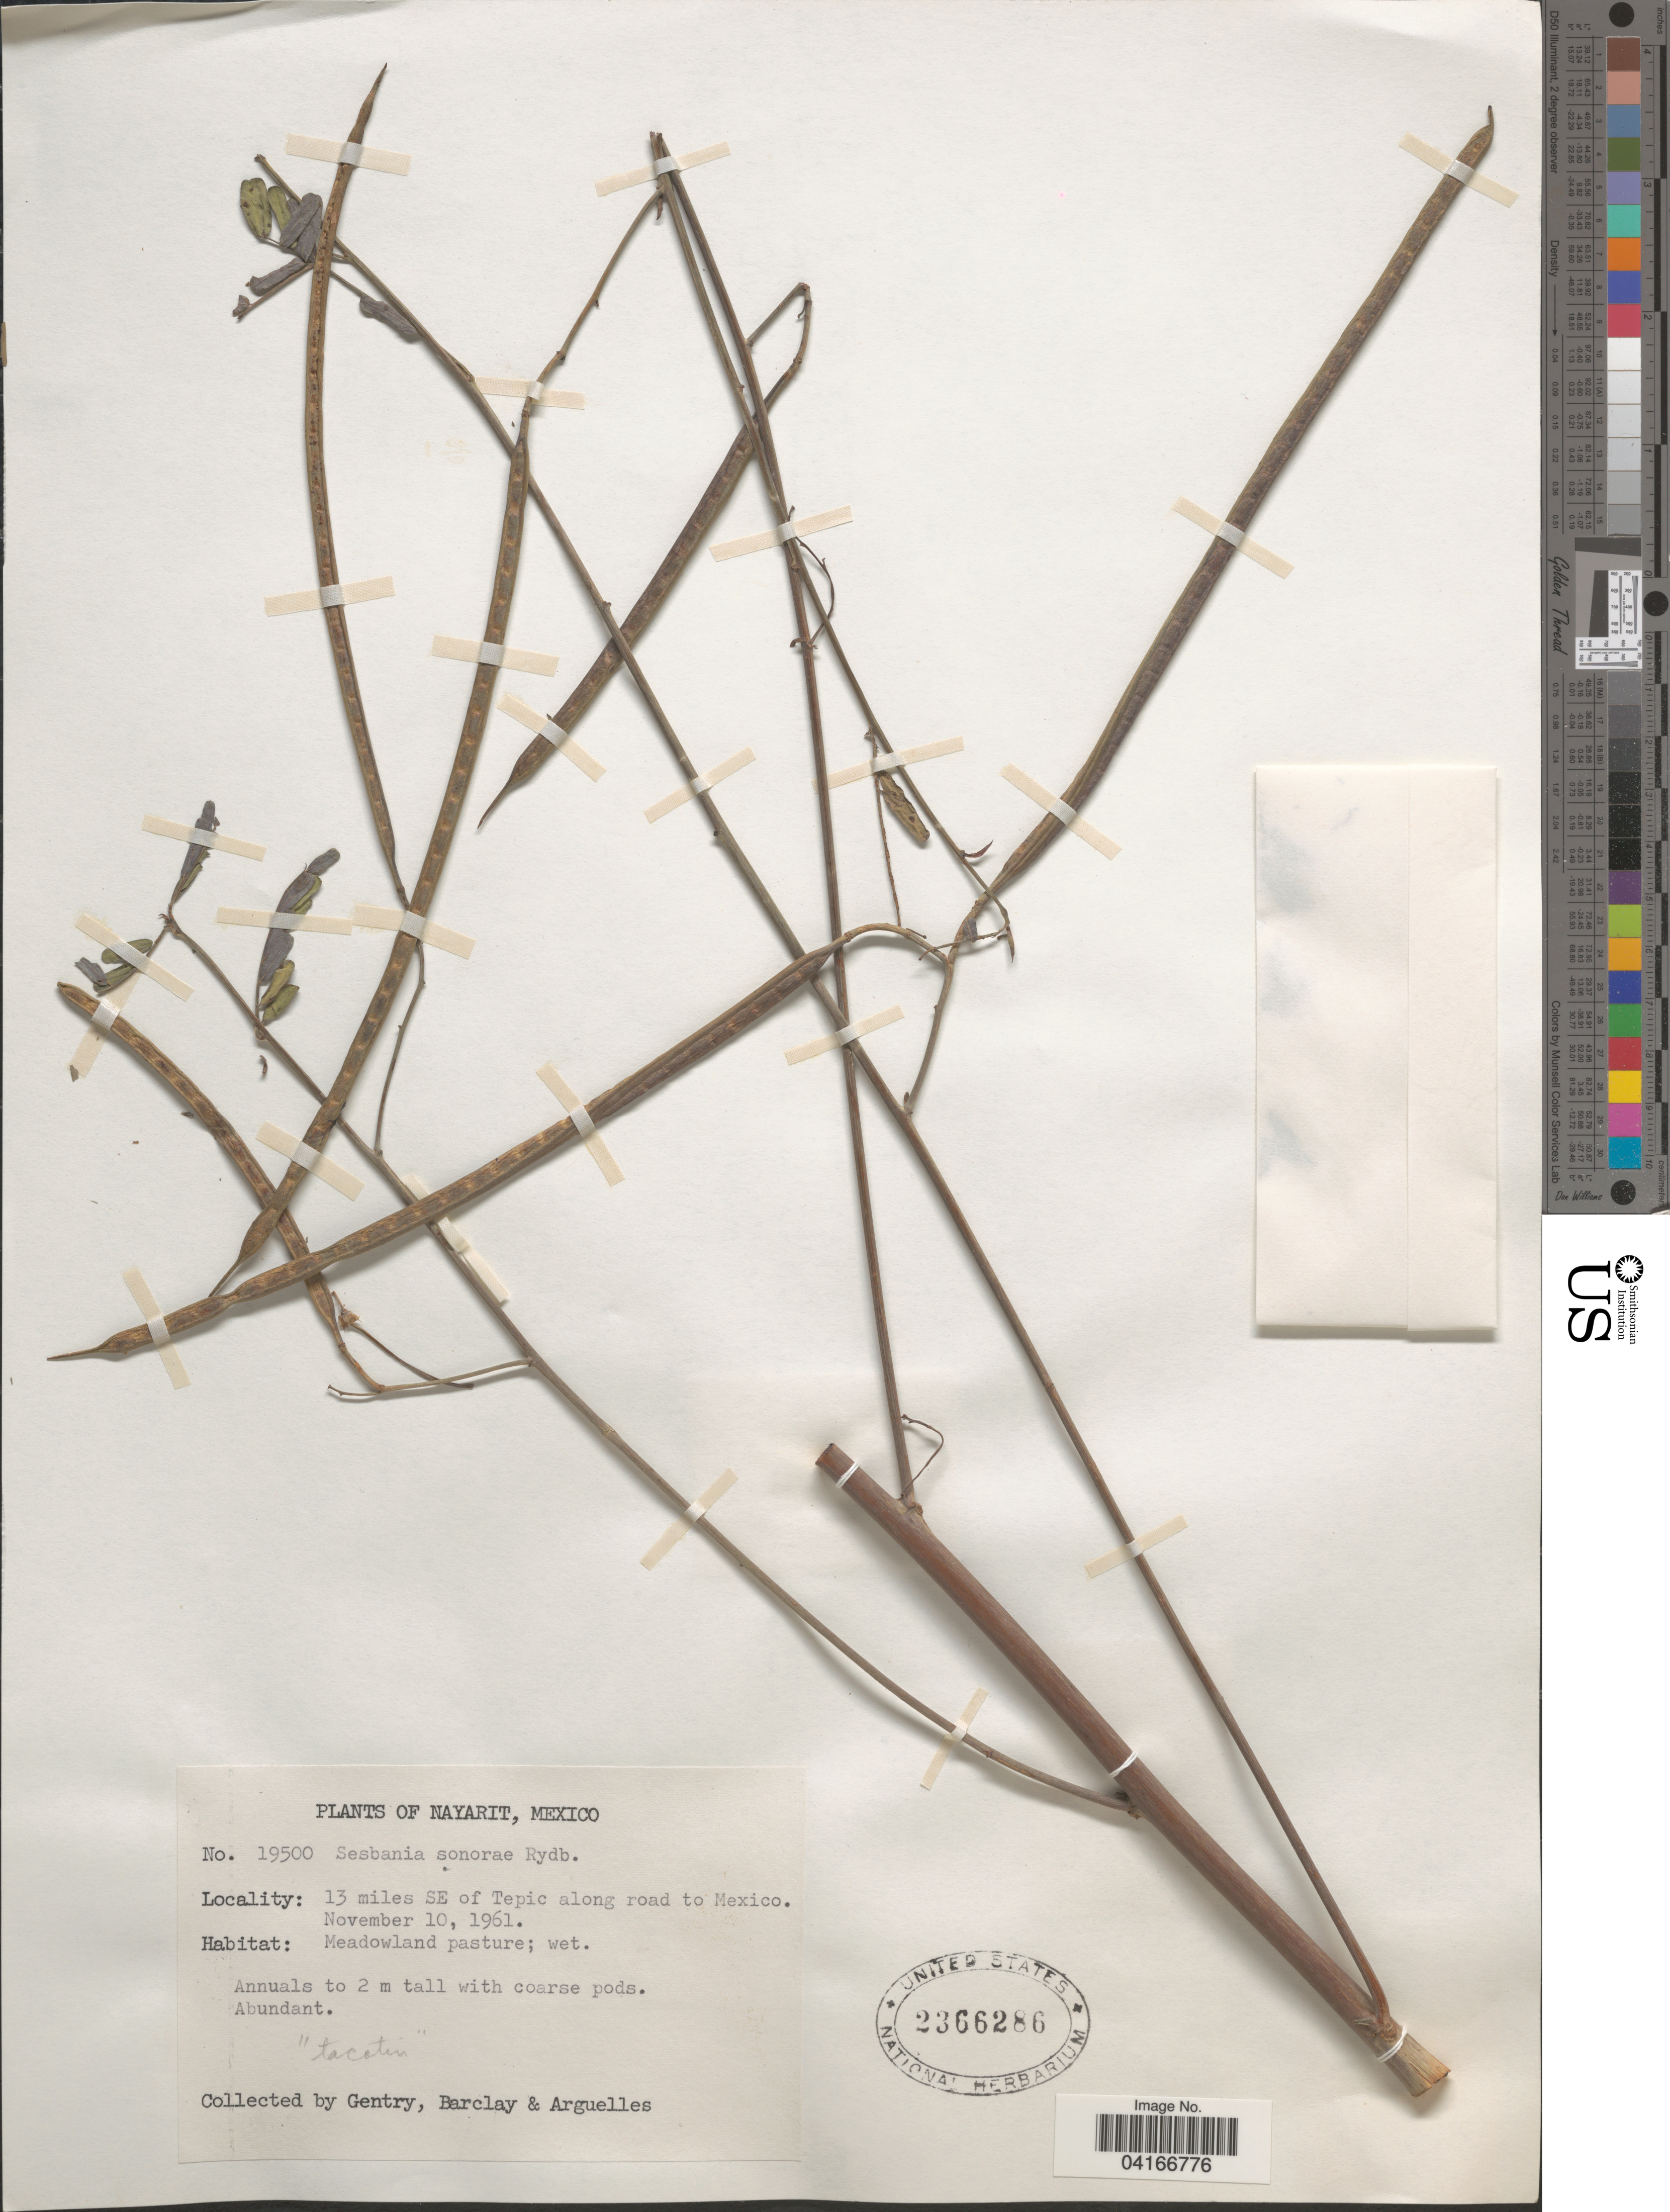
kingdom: Plantae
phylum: Tracheophyta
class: Magnoliopsida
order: Fabales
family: Fabaceae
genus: Sesbania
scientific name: Sesbania sonorae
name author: Rydb.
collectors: Gentry, --, -- Barclay & Arguelles, --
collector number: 19500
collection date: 1961-11-10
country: Mexico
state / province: Nayarit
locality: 13 miles SE of Tepic along road to Mexico.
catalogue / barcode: US 2366286